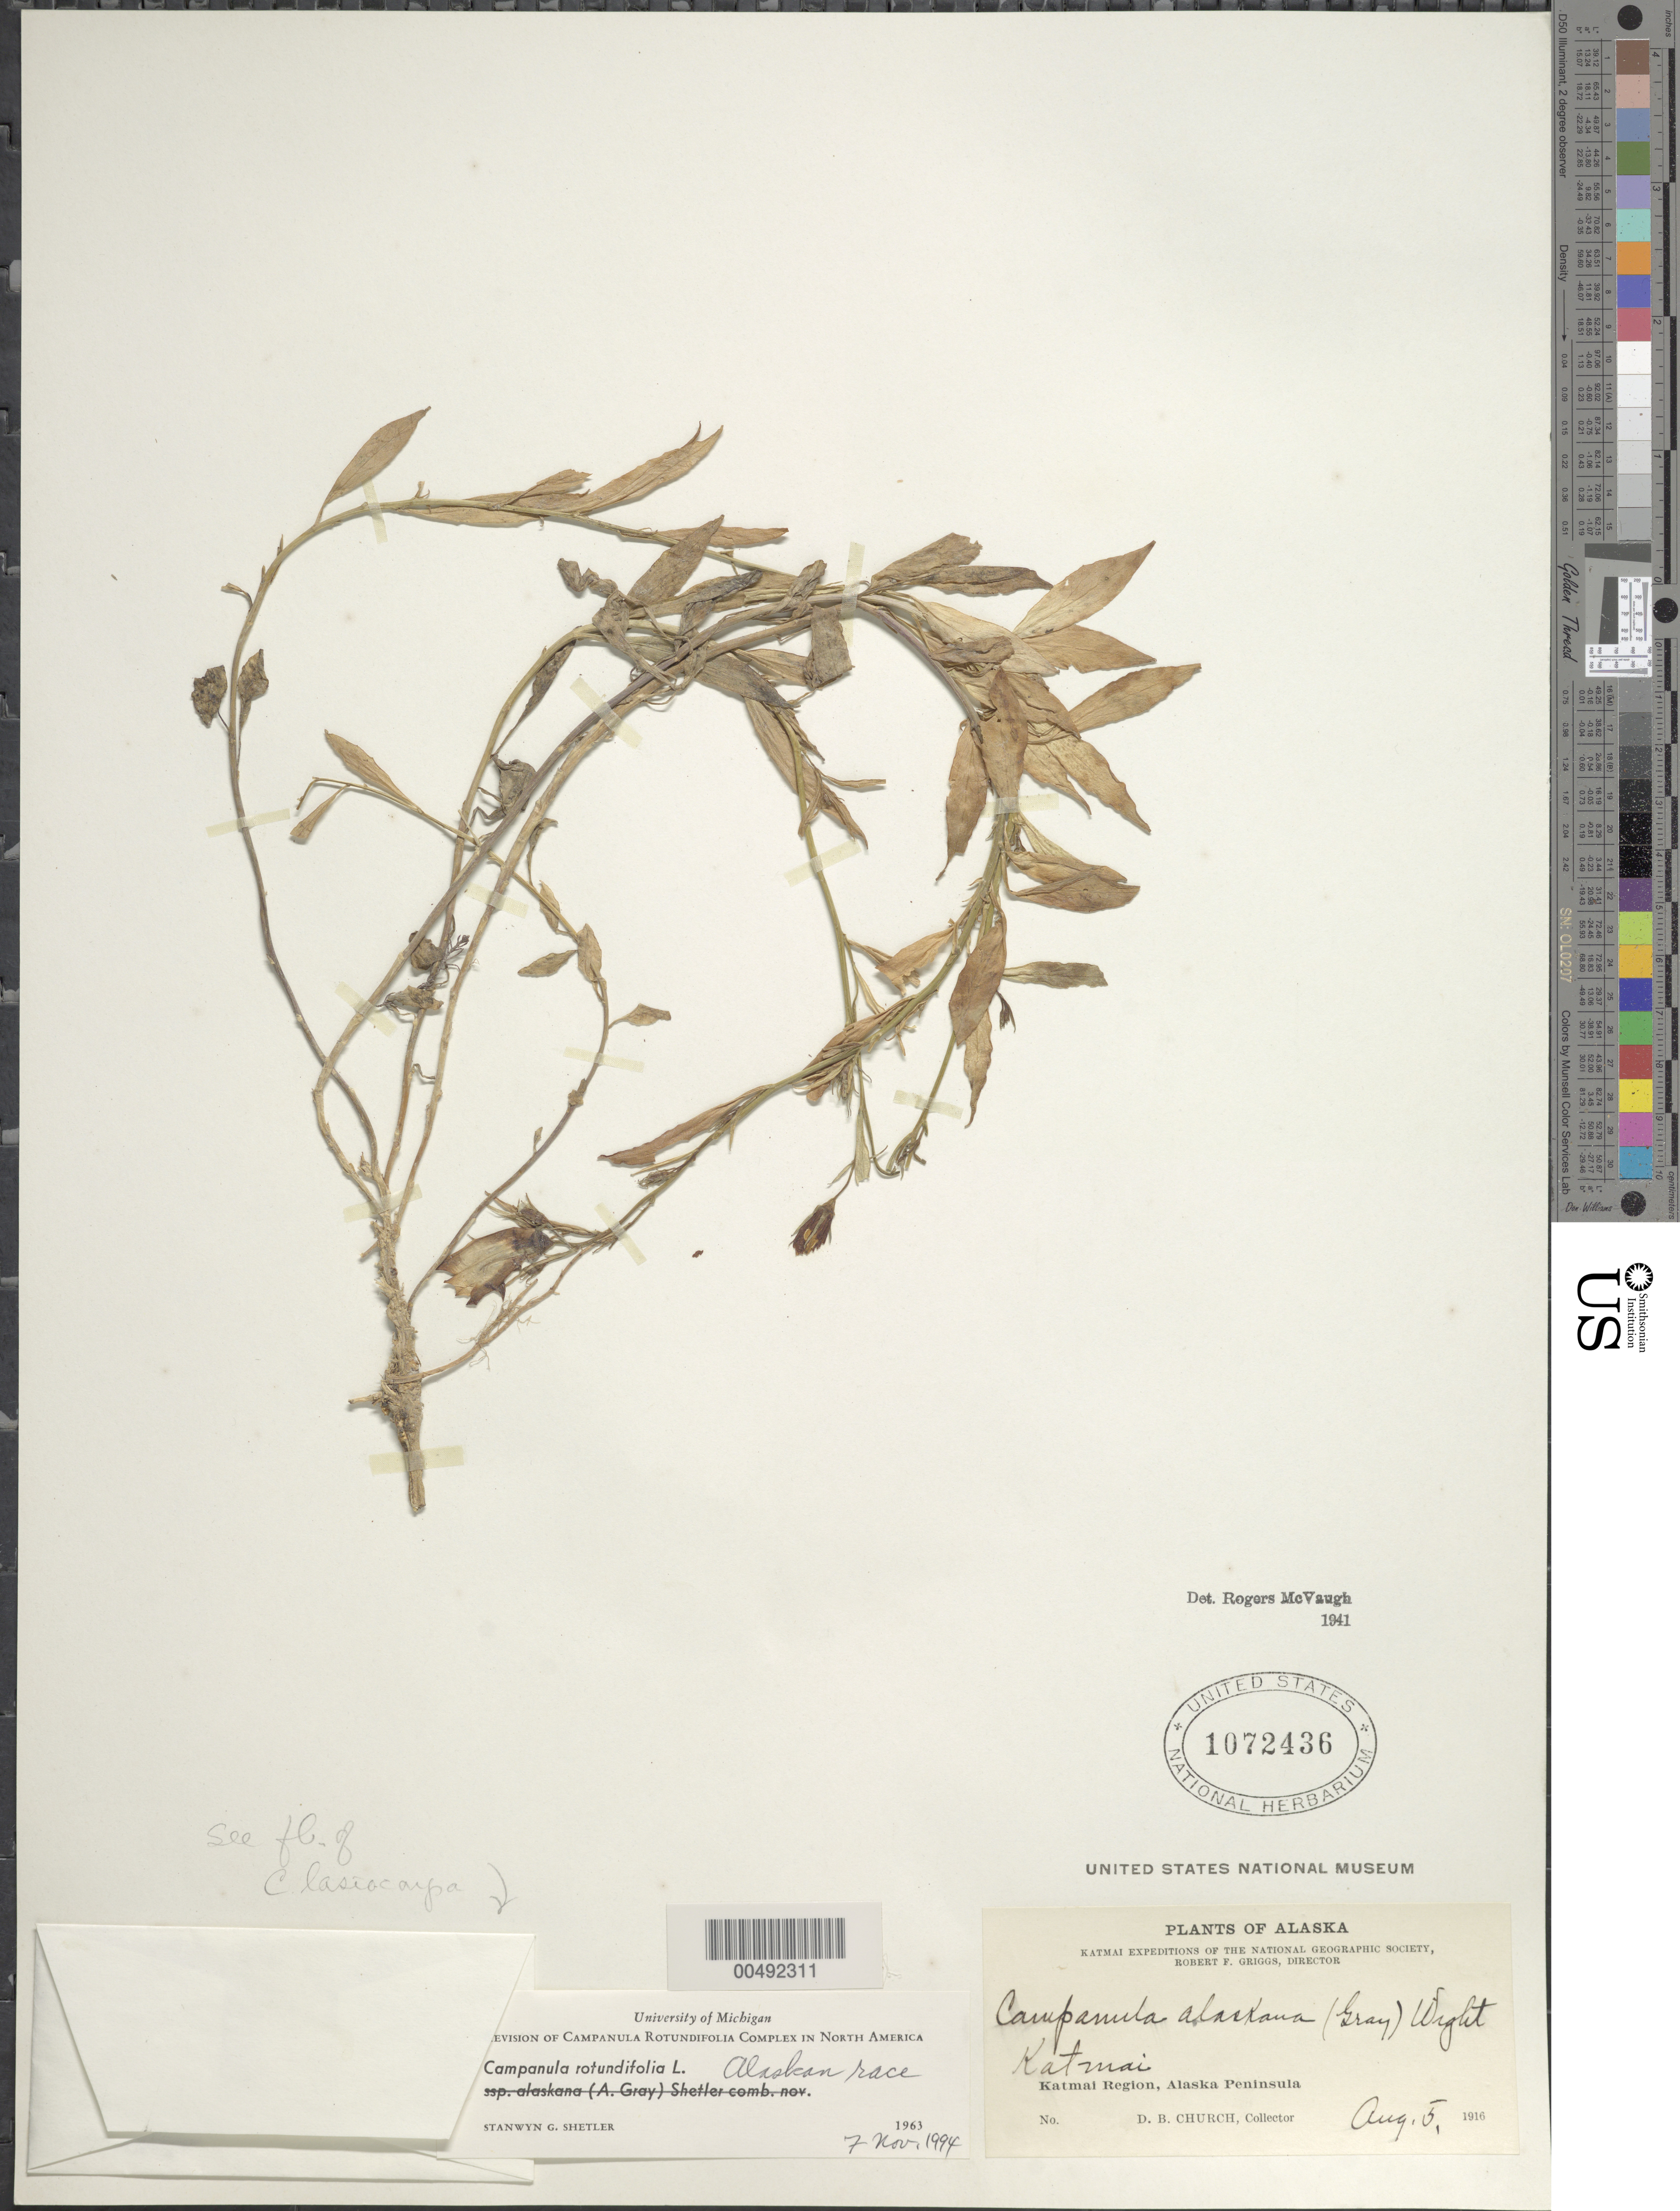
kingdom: Plantae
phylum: Tracheophyta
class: Magnoliopsida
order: Asterales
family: Campanulaceae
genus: Campanula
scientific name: Campanula rotundifolia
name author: L.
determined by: Shetler, Stanwyn G., (US), NMNH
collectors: D. Church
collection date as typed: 05 Aug 1916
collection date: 1916-08-05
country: United States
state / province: Alaska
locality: Alaska Peninsula, Katmai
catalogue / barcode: US 1072436